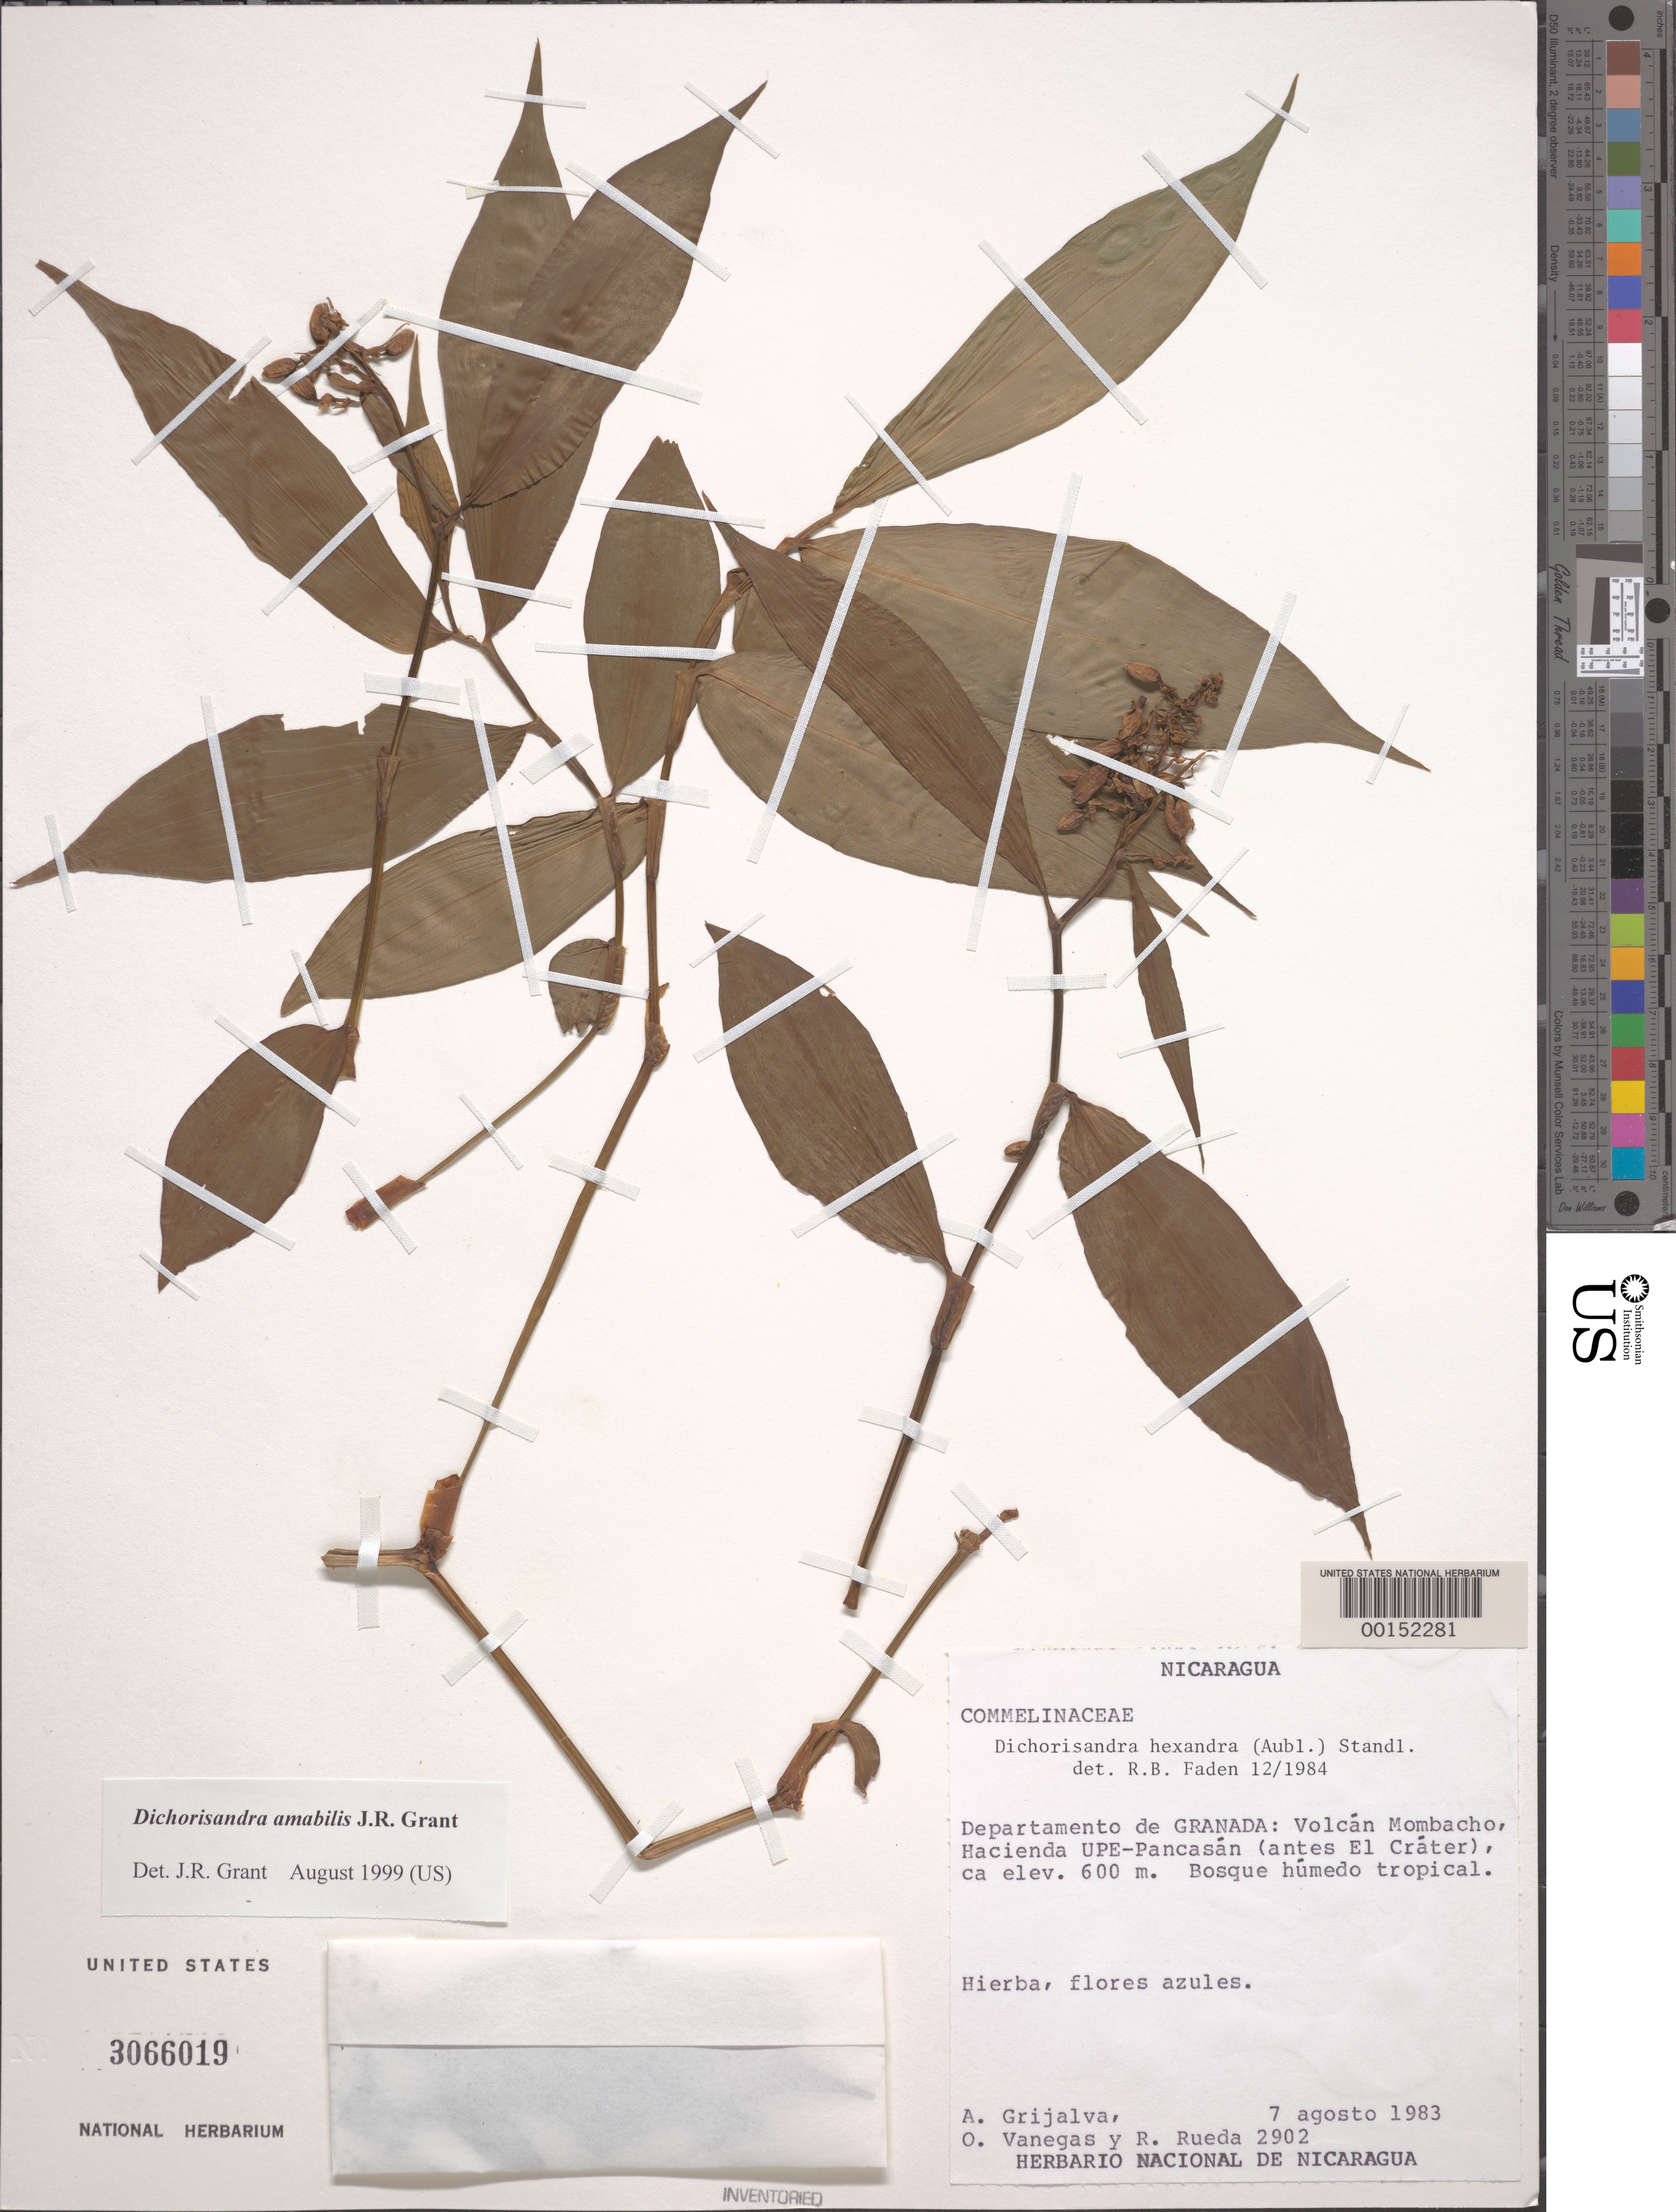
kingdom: Plantae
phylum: Tracheophyta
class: Liliopsida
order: Commelinales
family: Commelinaceae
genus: Dichorisandra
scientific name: Dichorisandra hexandra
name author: (Aubl.) Standl.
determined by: Faden, Robert B., (US), Smithsonian Institution - National Museum of Natural History (UNITED STATES)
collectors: A. Grijalva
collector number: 2902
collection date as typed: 07 Aug 1983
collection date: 1983-08-07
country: Nicaragua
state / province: Granada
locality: Volcan mombacho, hacienda upe-pancasan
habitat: Tropical forest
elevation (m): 600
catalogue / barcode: US 3066019